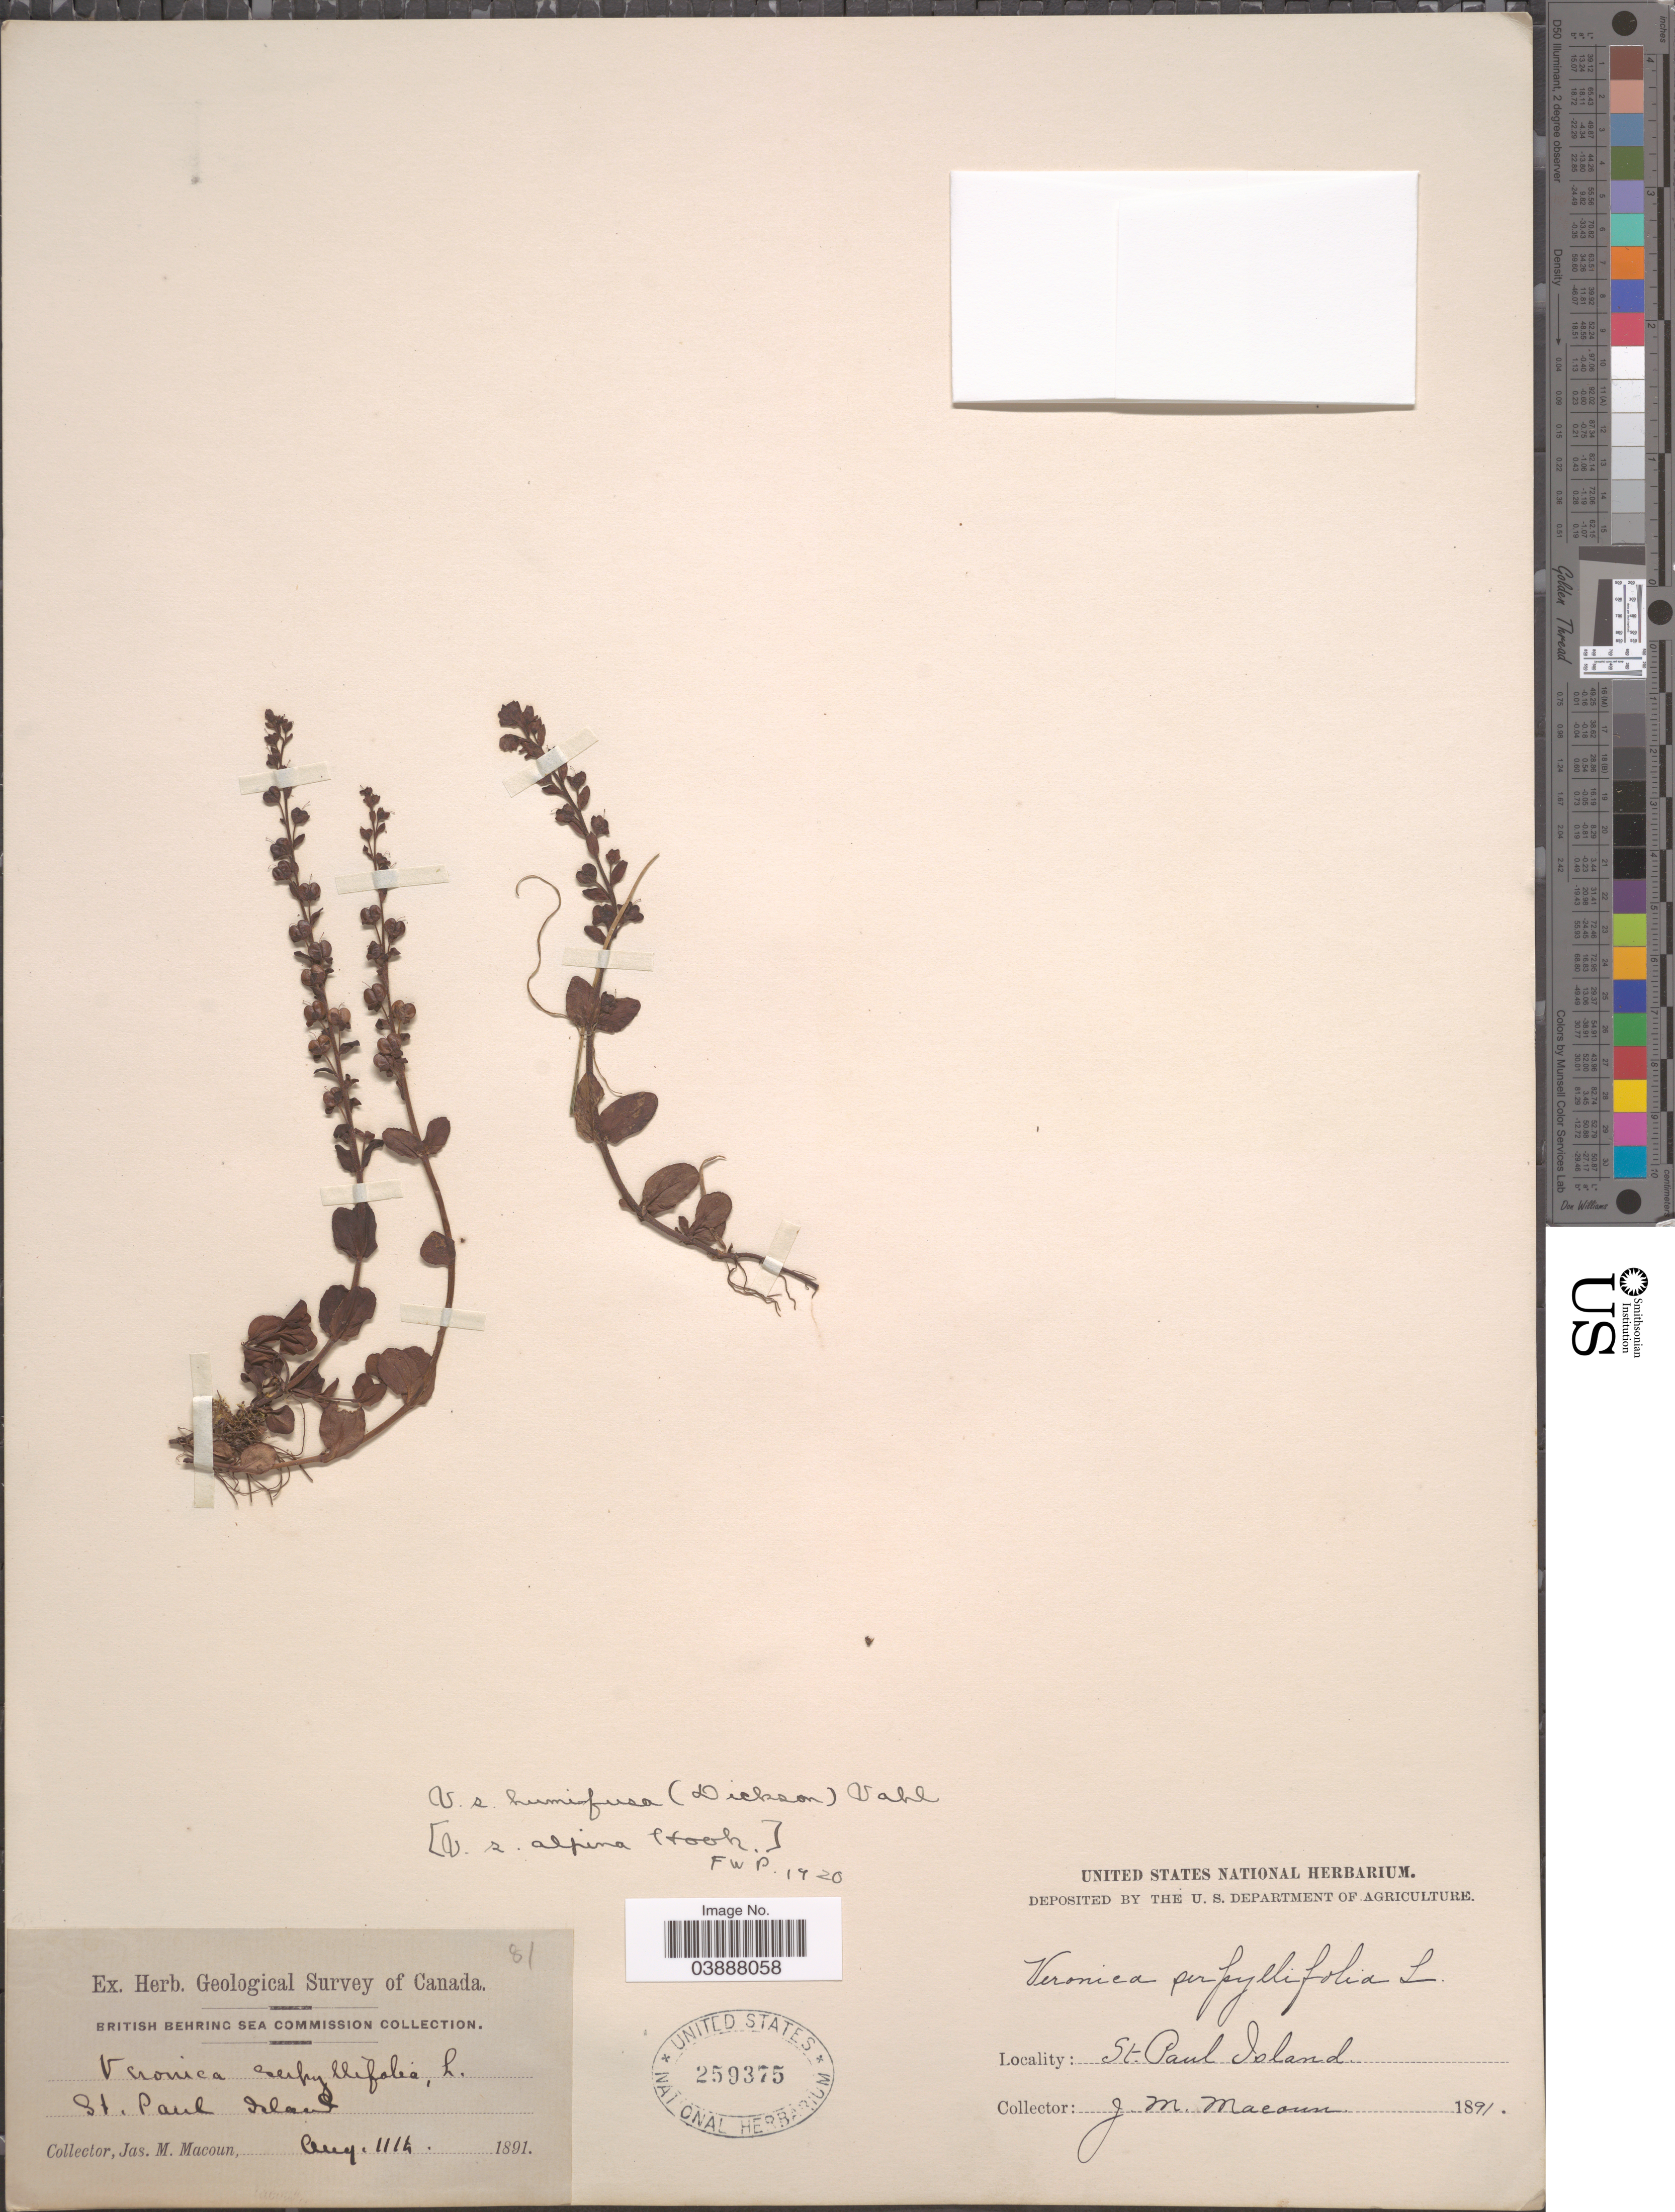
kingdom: Plantae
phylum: Tracheophyta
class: Magnoliopsida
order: Lamiales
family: Plantaginaceae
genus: Veronica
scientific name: Veronica serpyllifolia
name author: L.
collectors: J. M. Macoun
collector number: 81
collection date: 1891-08-11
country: United States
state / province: Alaska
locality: British Behring Sea Commission. St. Paul Island.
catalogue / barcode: US 259375